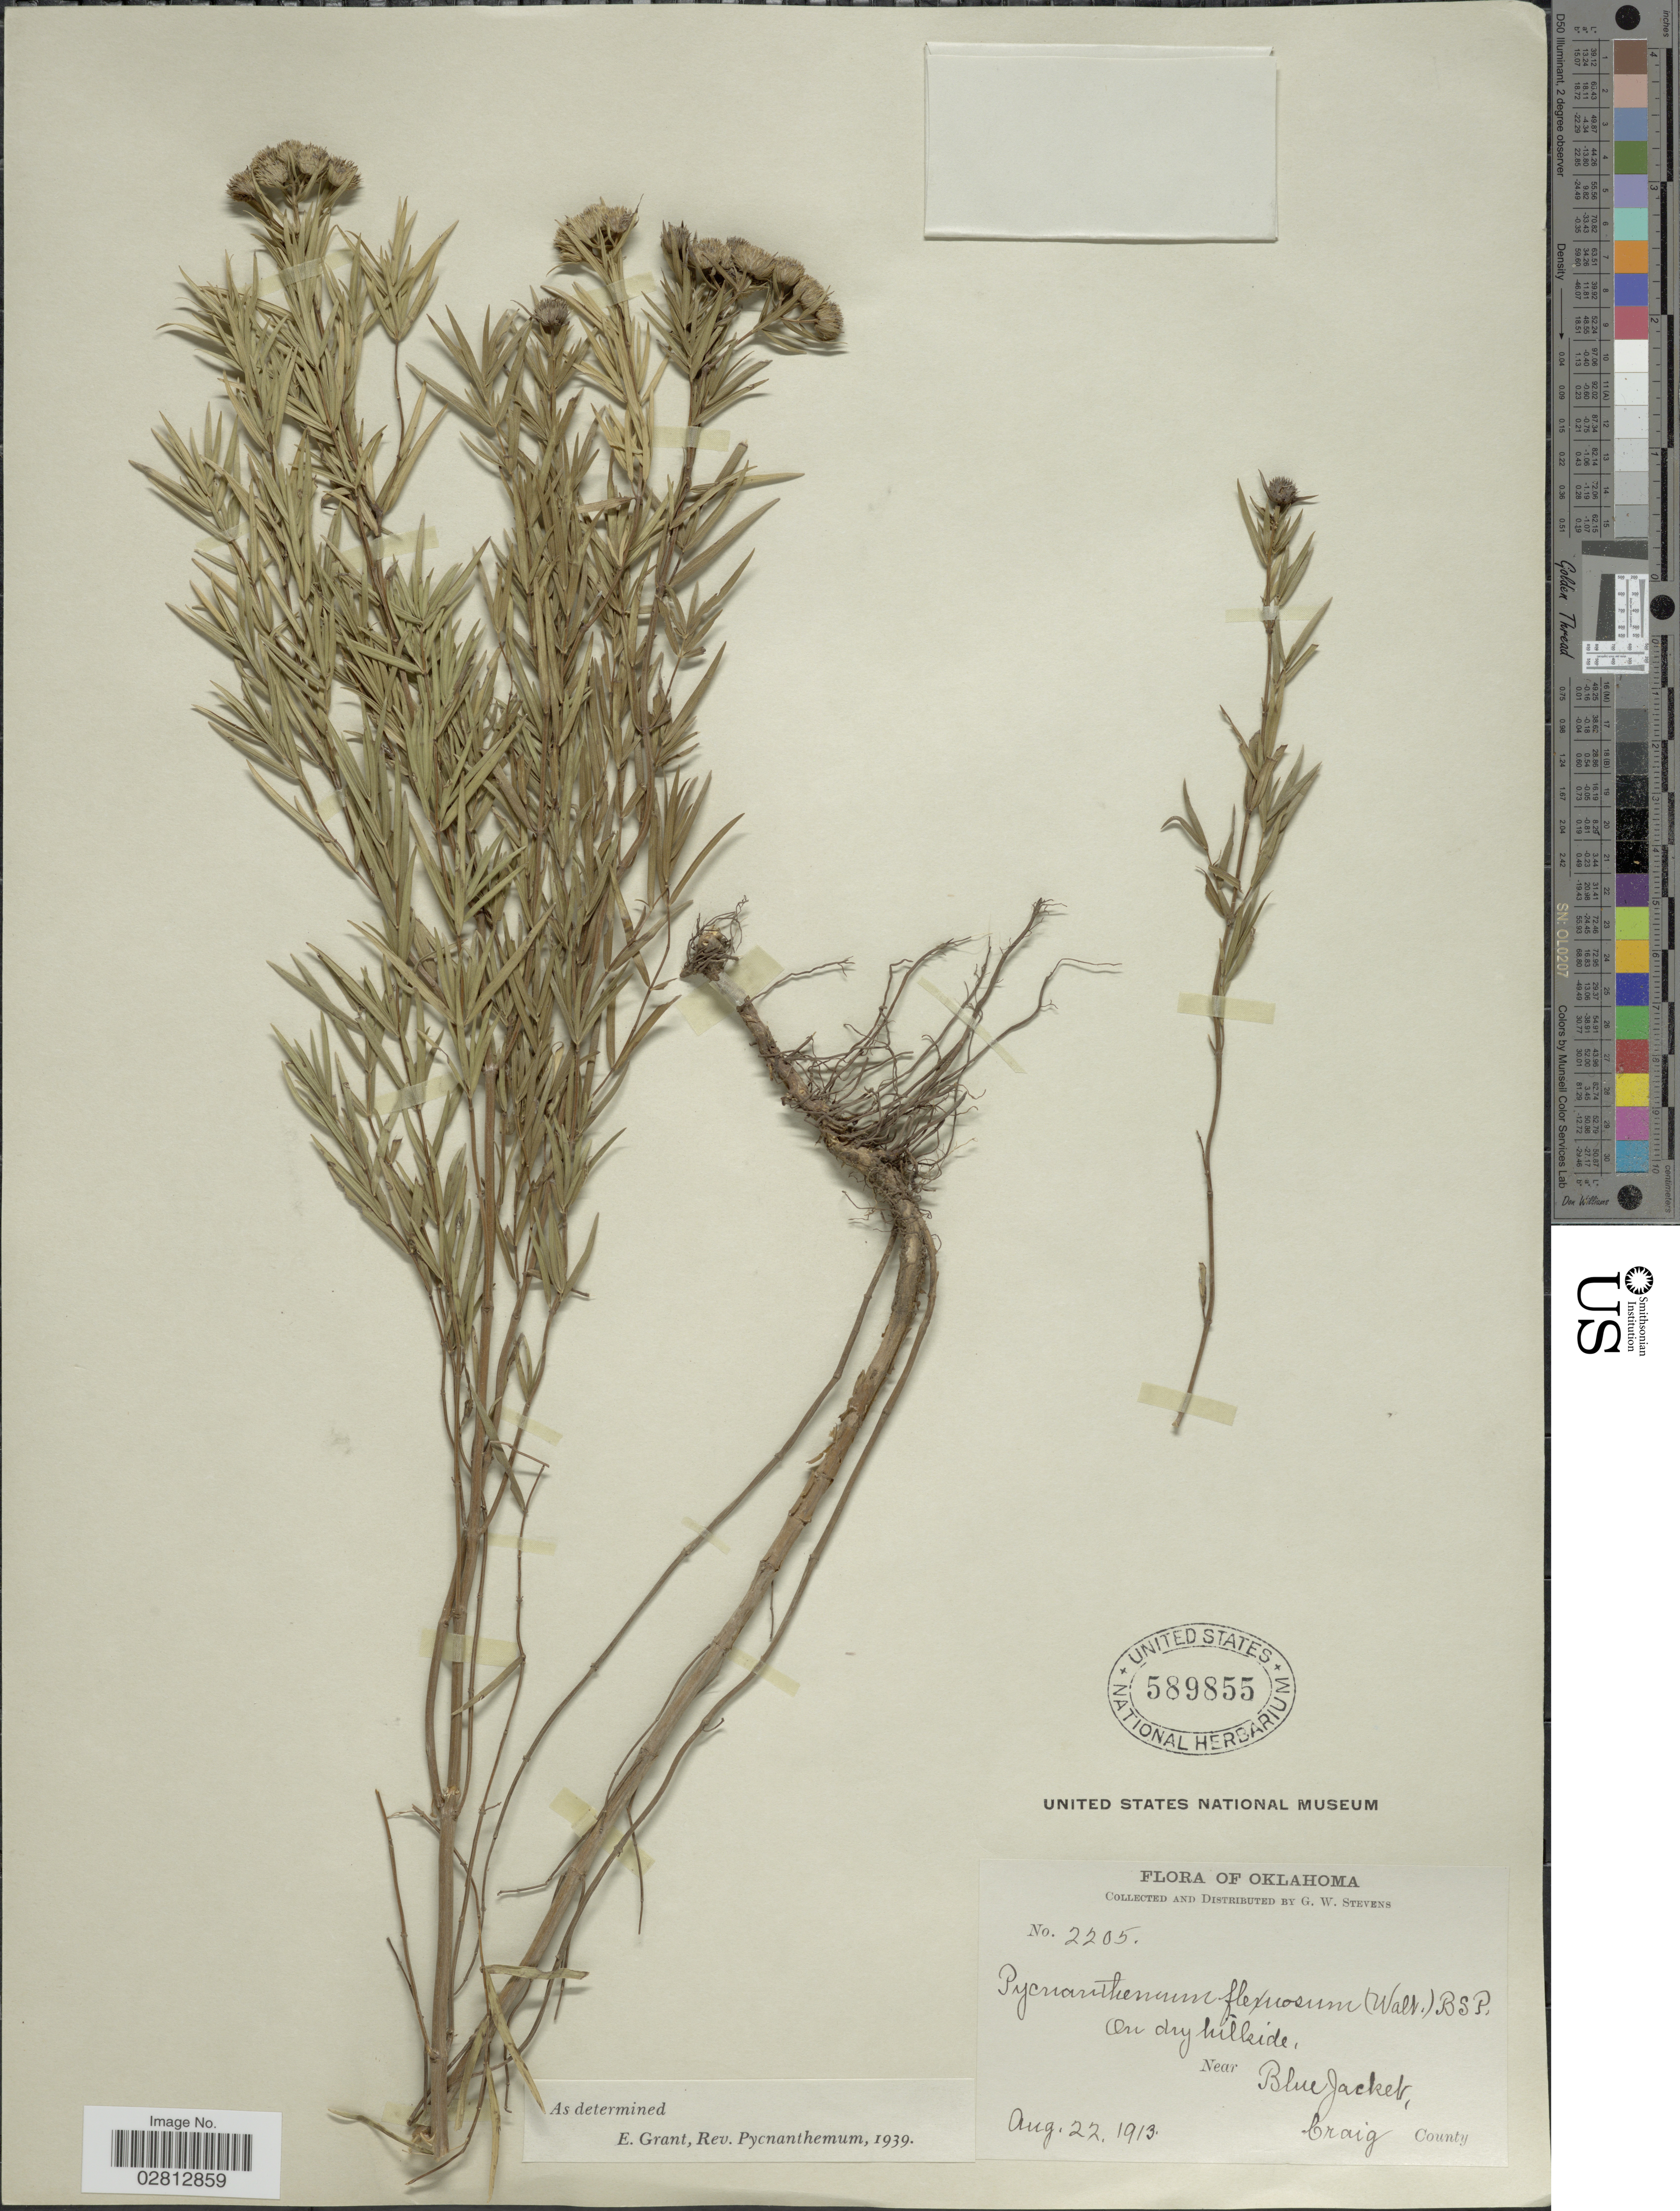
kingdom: Plantae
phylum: Tracheophyta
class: Magnoliopsida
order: Lamiales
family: Lamiaceae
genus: Pycnanthemum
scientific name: Pycnanthemum tenuifolium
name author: Schrad.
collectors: G. W. Stevens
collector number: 2205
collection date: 1913-08-22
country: United States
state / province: Oklahoma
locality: On dry hillside, near Blue Jacket, Craig County.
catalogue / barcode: US 589855